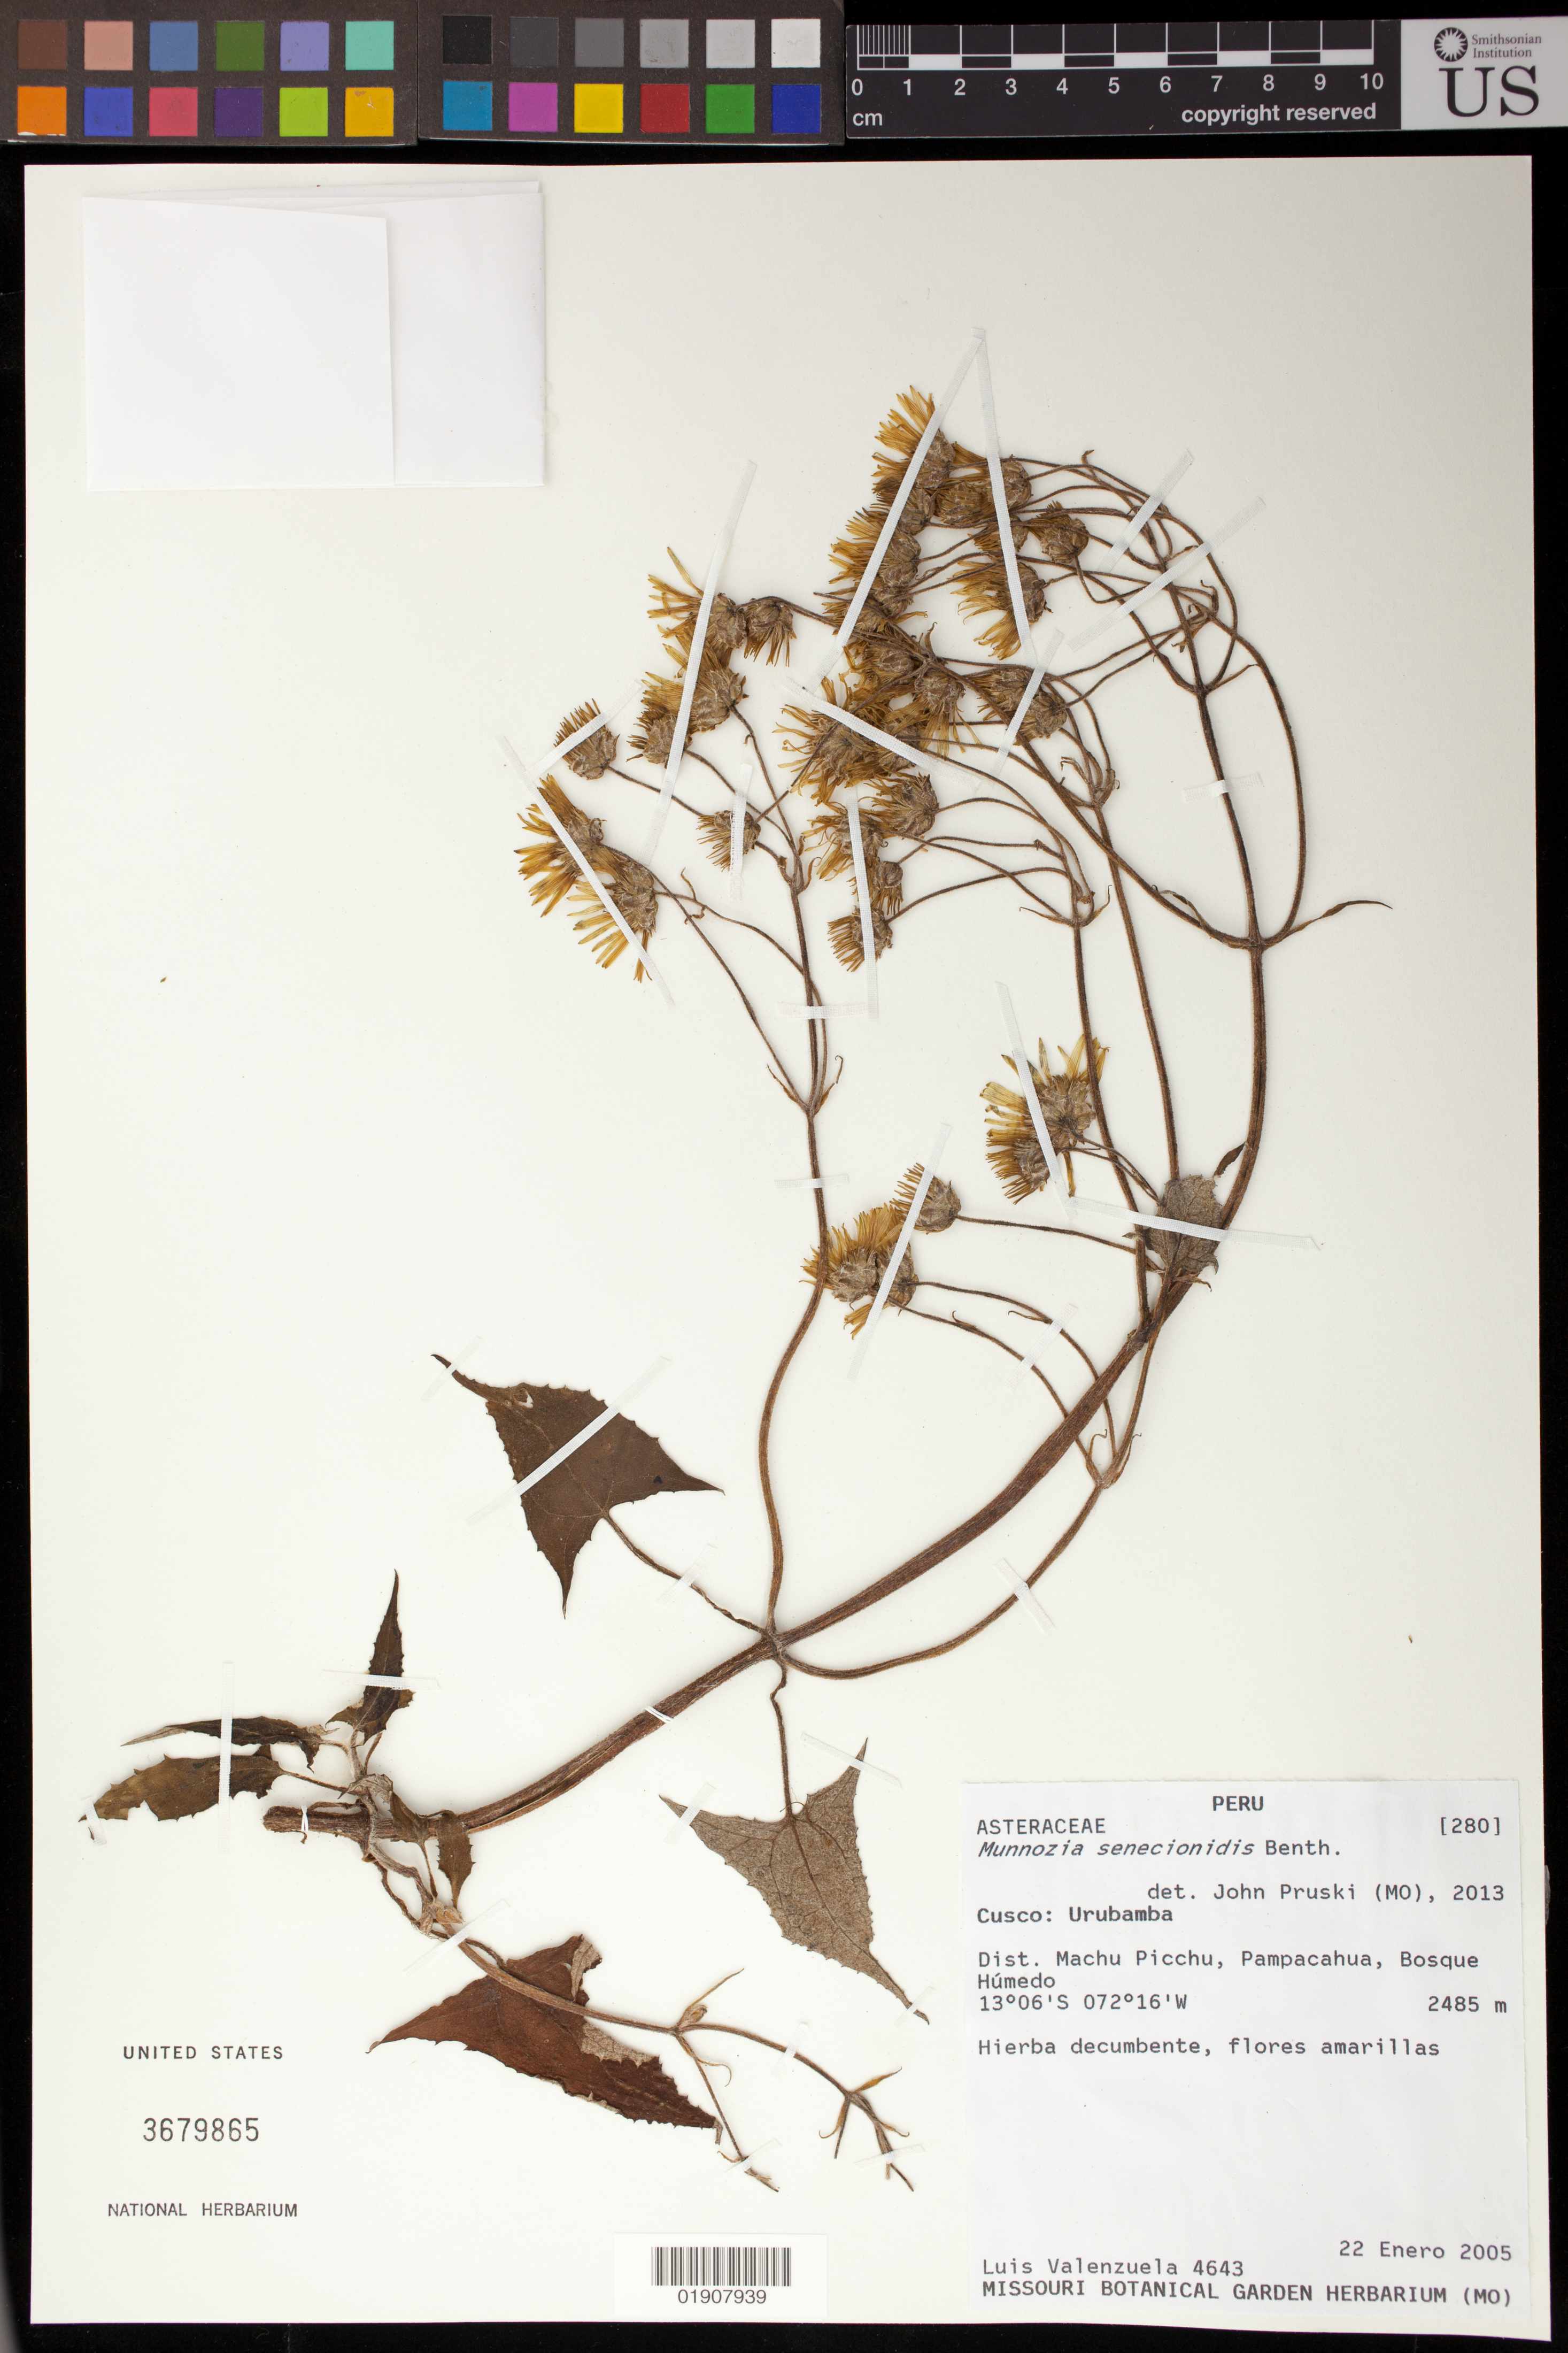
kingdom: Plantae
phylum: Tracheophyta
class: Magnoliopsida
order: Asterales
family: Asteraceae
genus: Munnozia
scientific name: Munnozia senecionidis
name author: Benth.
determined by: Pruski, J. F.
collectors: L. Valenzuela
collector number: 4643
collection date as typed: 22 Enero 2005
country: Peru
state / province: Cusco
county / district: Urubamba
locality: Machu Picchu Dist., Pampacahua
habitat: Bosque Humedo.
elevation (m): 2485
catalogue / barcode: US 3679865